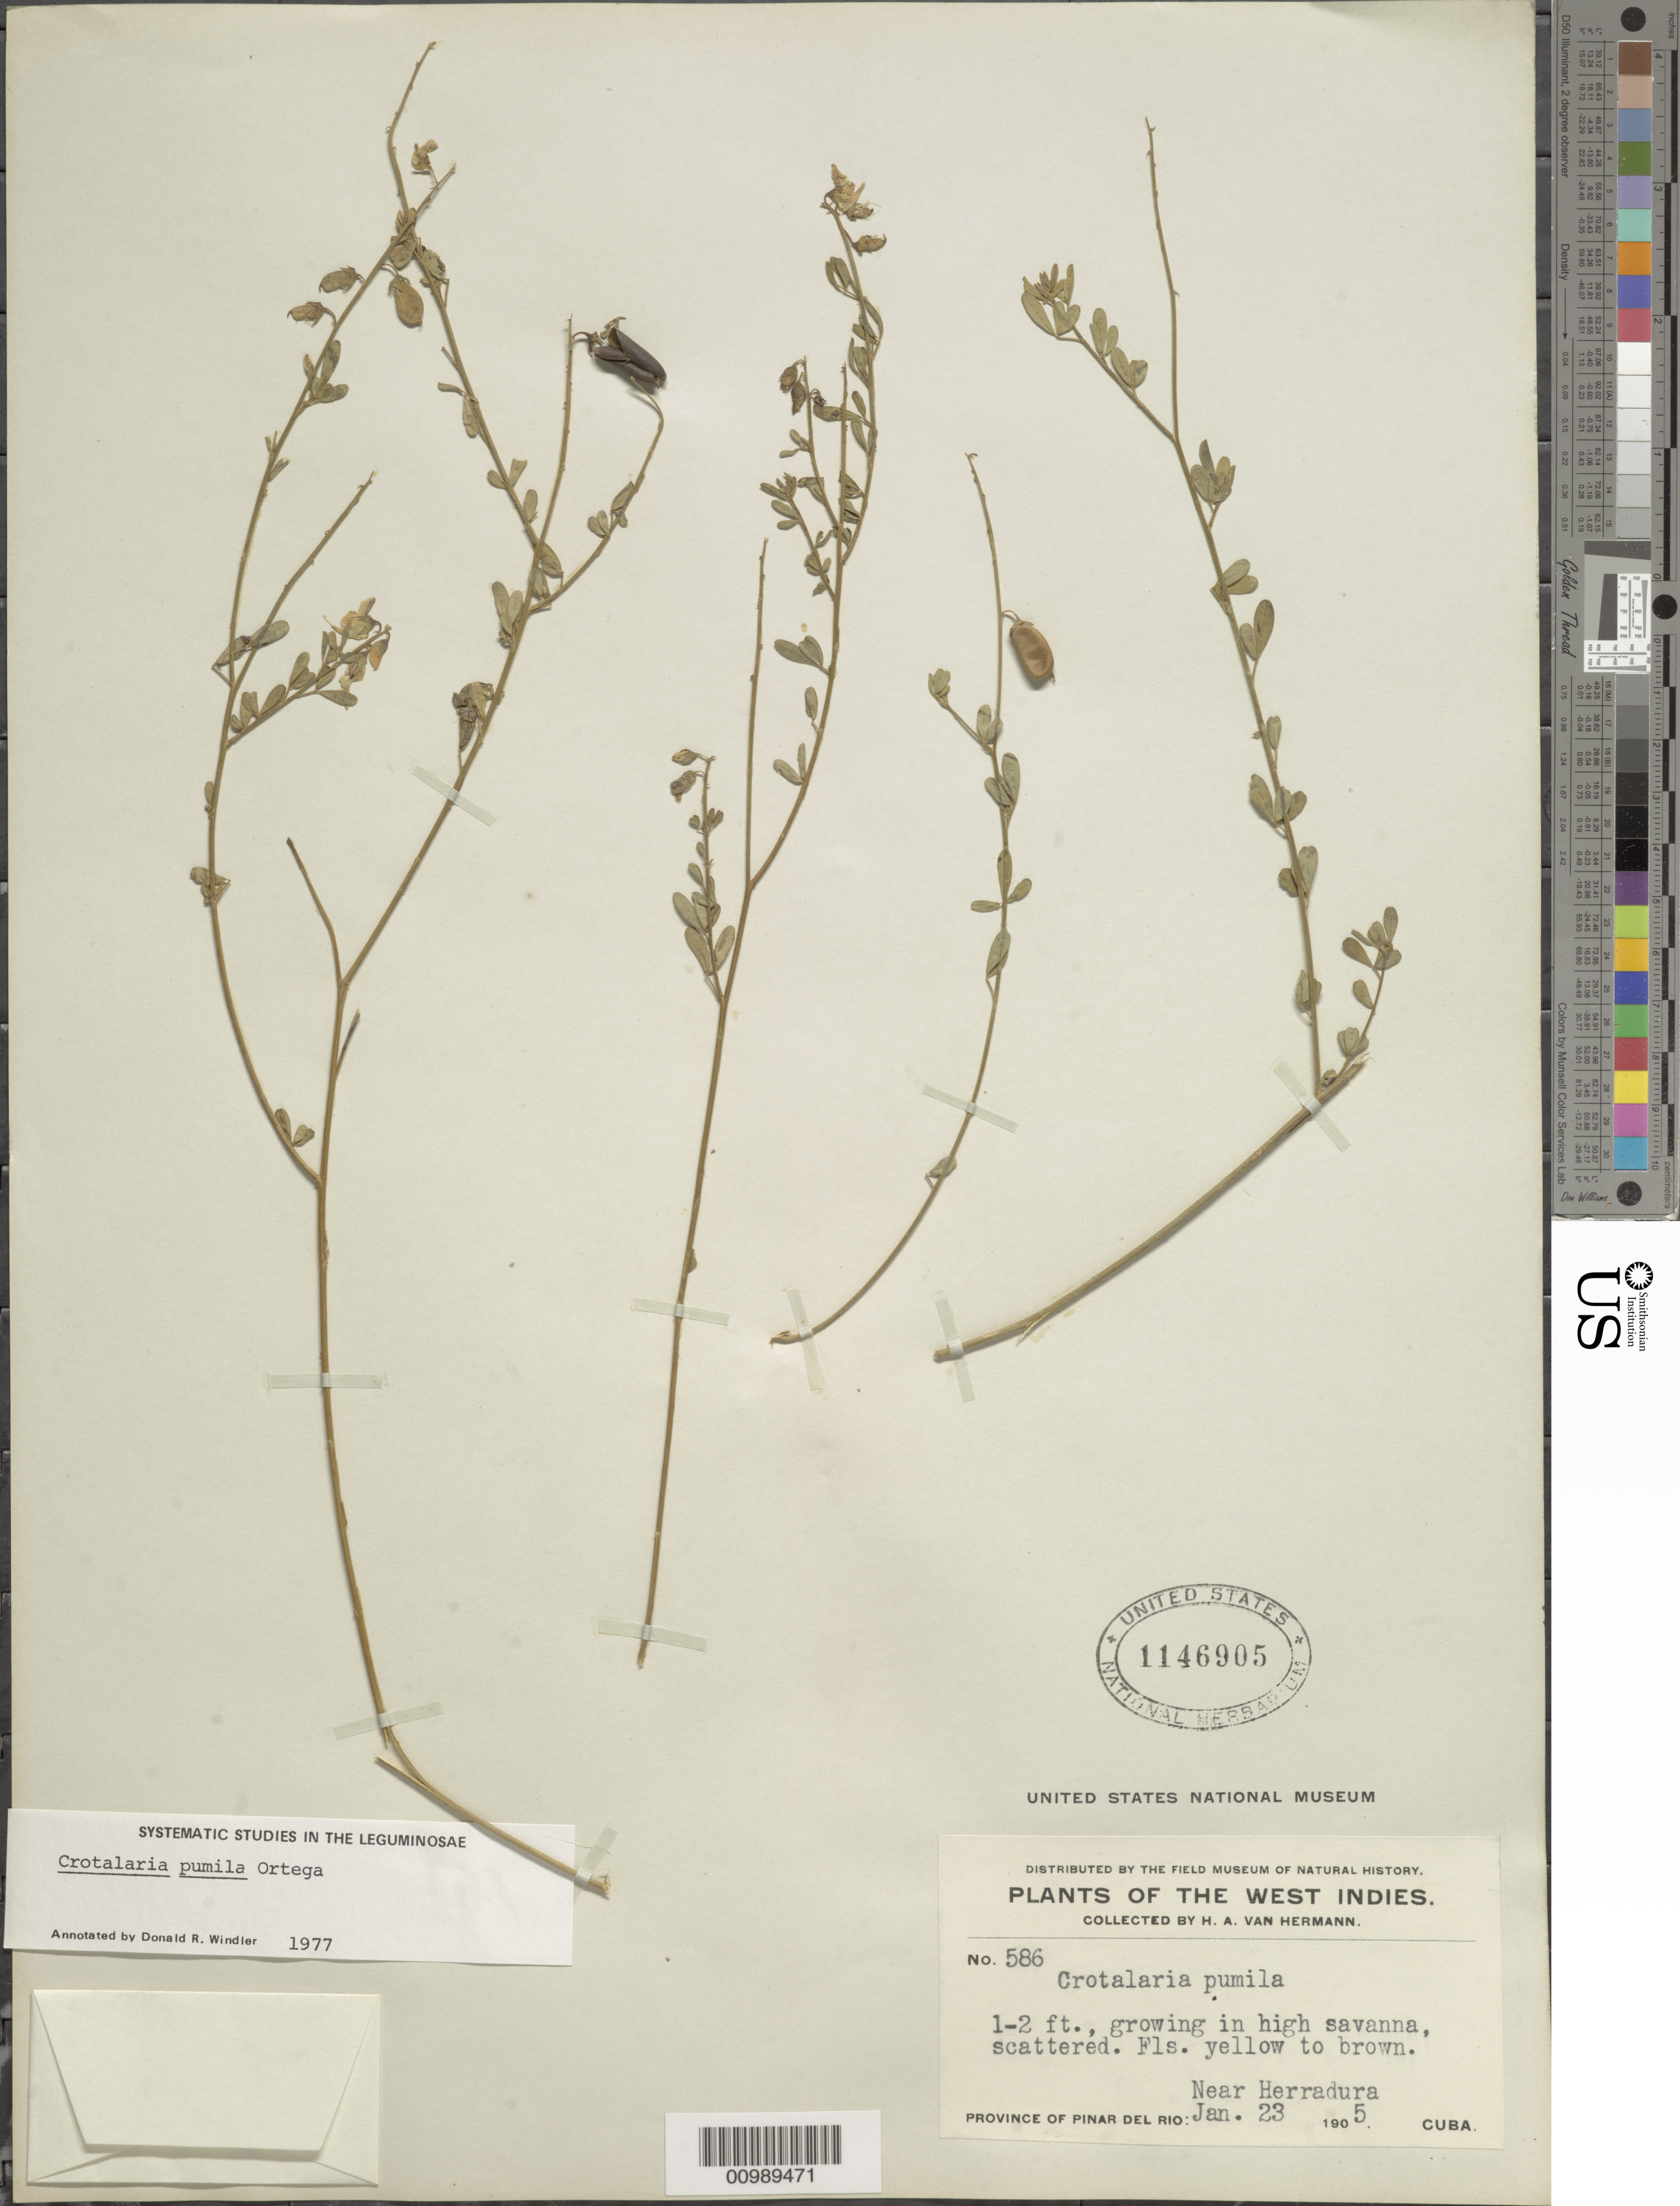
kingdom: Plantae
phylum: Tracheophyta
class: Magnoliopsida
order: Fabales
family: Fabaceae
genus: Crotalaria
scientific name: Crotalaria pumila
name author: Ortega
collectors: H. A. Van Hermann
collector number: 586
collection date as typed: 23 Jan 1905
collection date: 1905-01-23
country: Cuba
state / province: Pinar del Rio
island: Cuba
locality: Near Herradura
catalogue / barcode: US 1146905